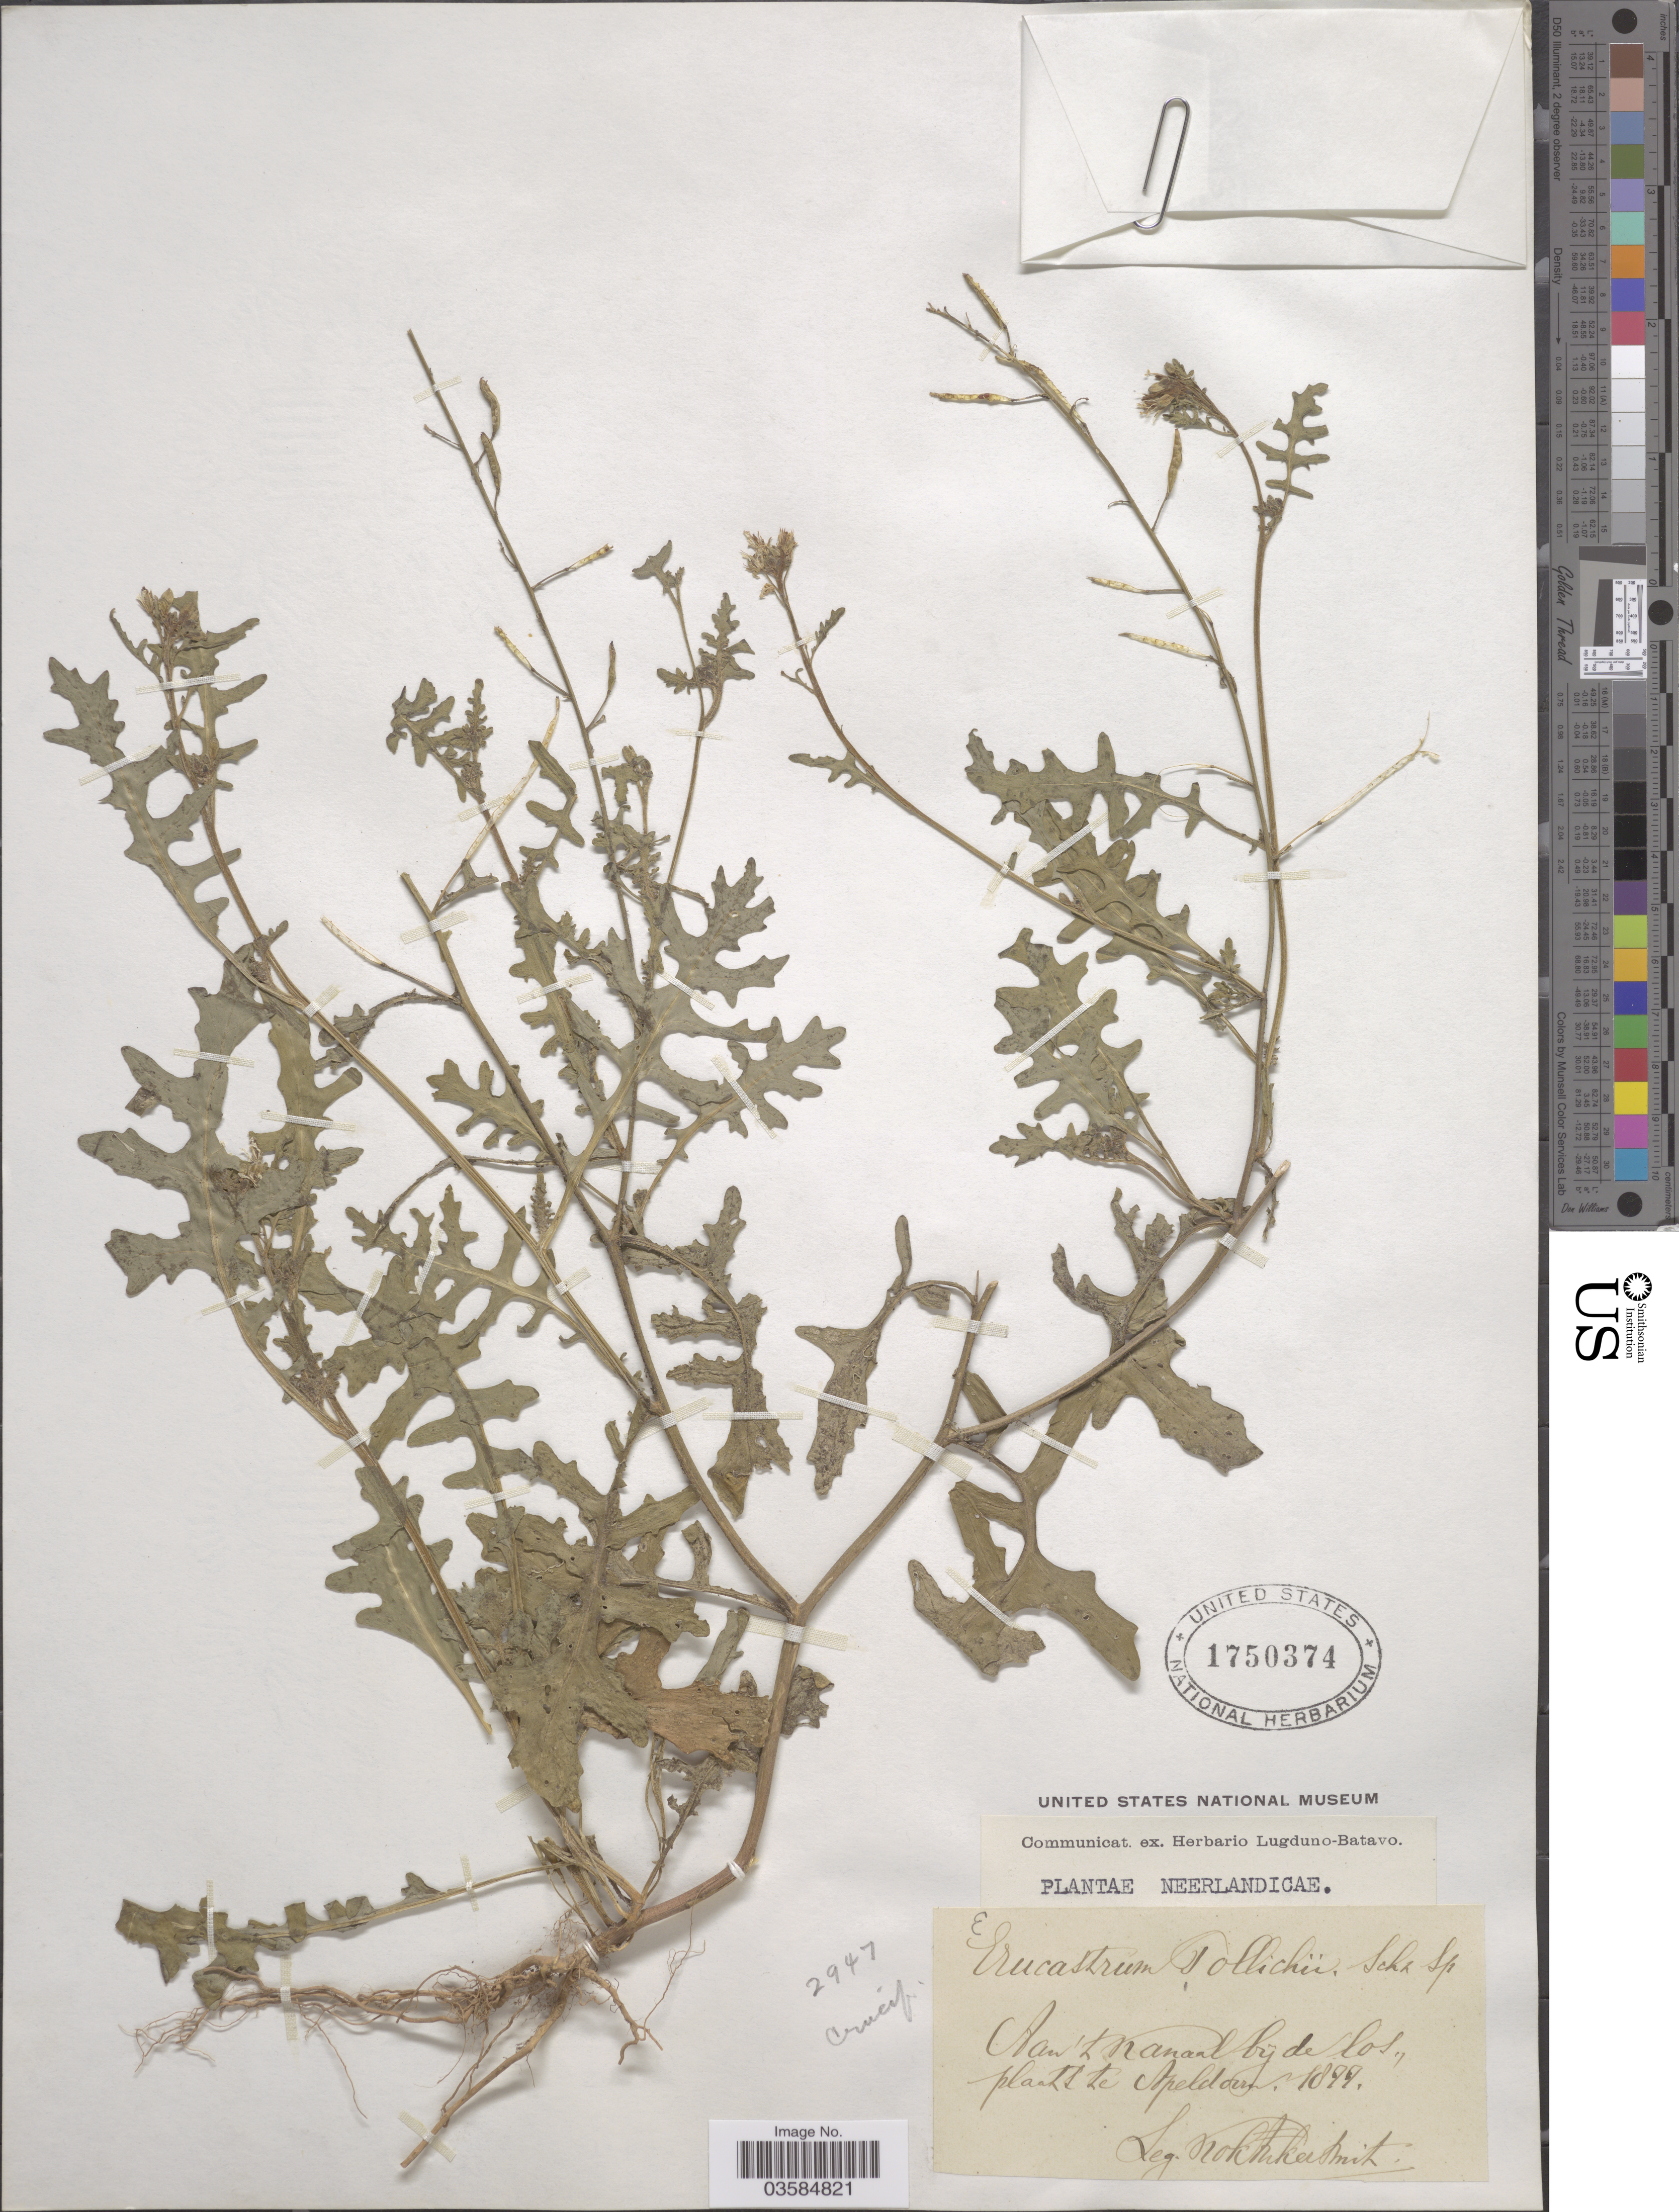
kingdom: Plantae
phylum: Tracheophyta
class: Magnoliopsida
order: Brassicales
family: Brassicaceae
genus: Erucastrum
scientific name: Erucastrum pollichii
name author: Schimp. & Spenn.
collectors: Kok Ankersmit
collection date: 1899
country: Netherlands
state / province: Gelderland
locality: Aan 't Kanaal bij de losplaats te Apeldoorn.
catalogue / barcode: US 1750374